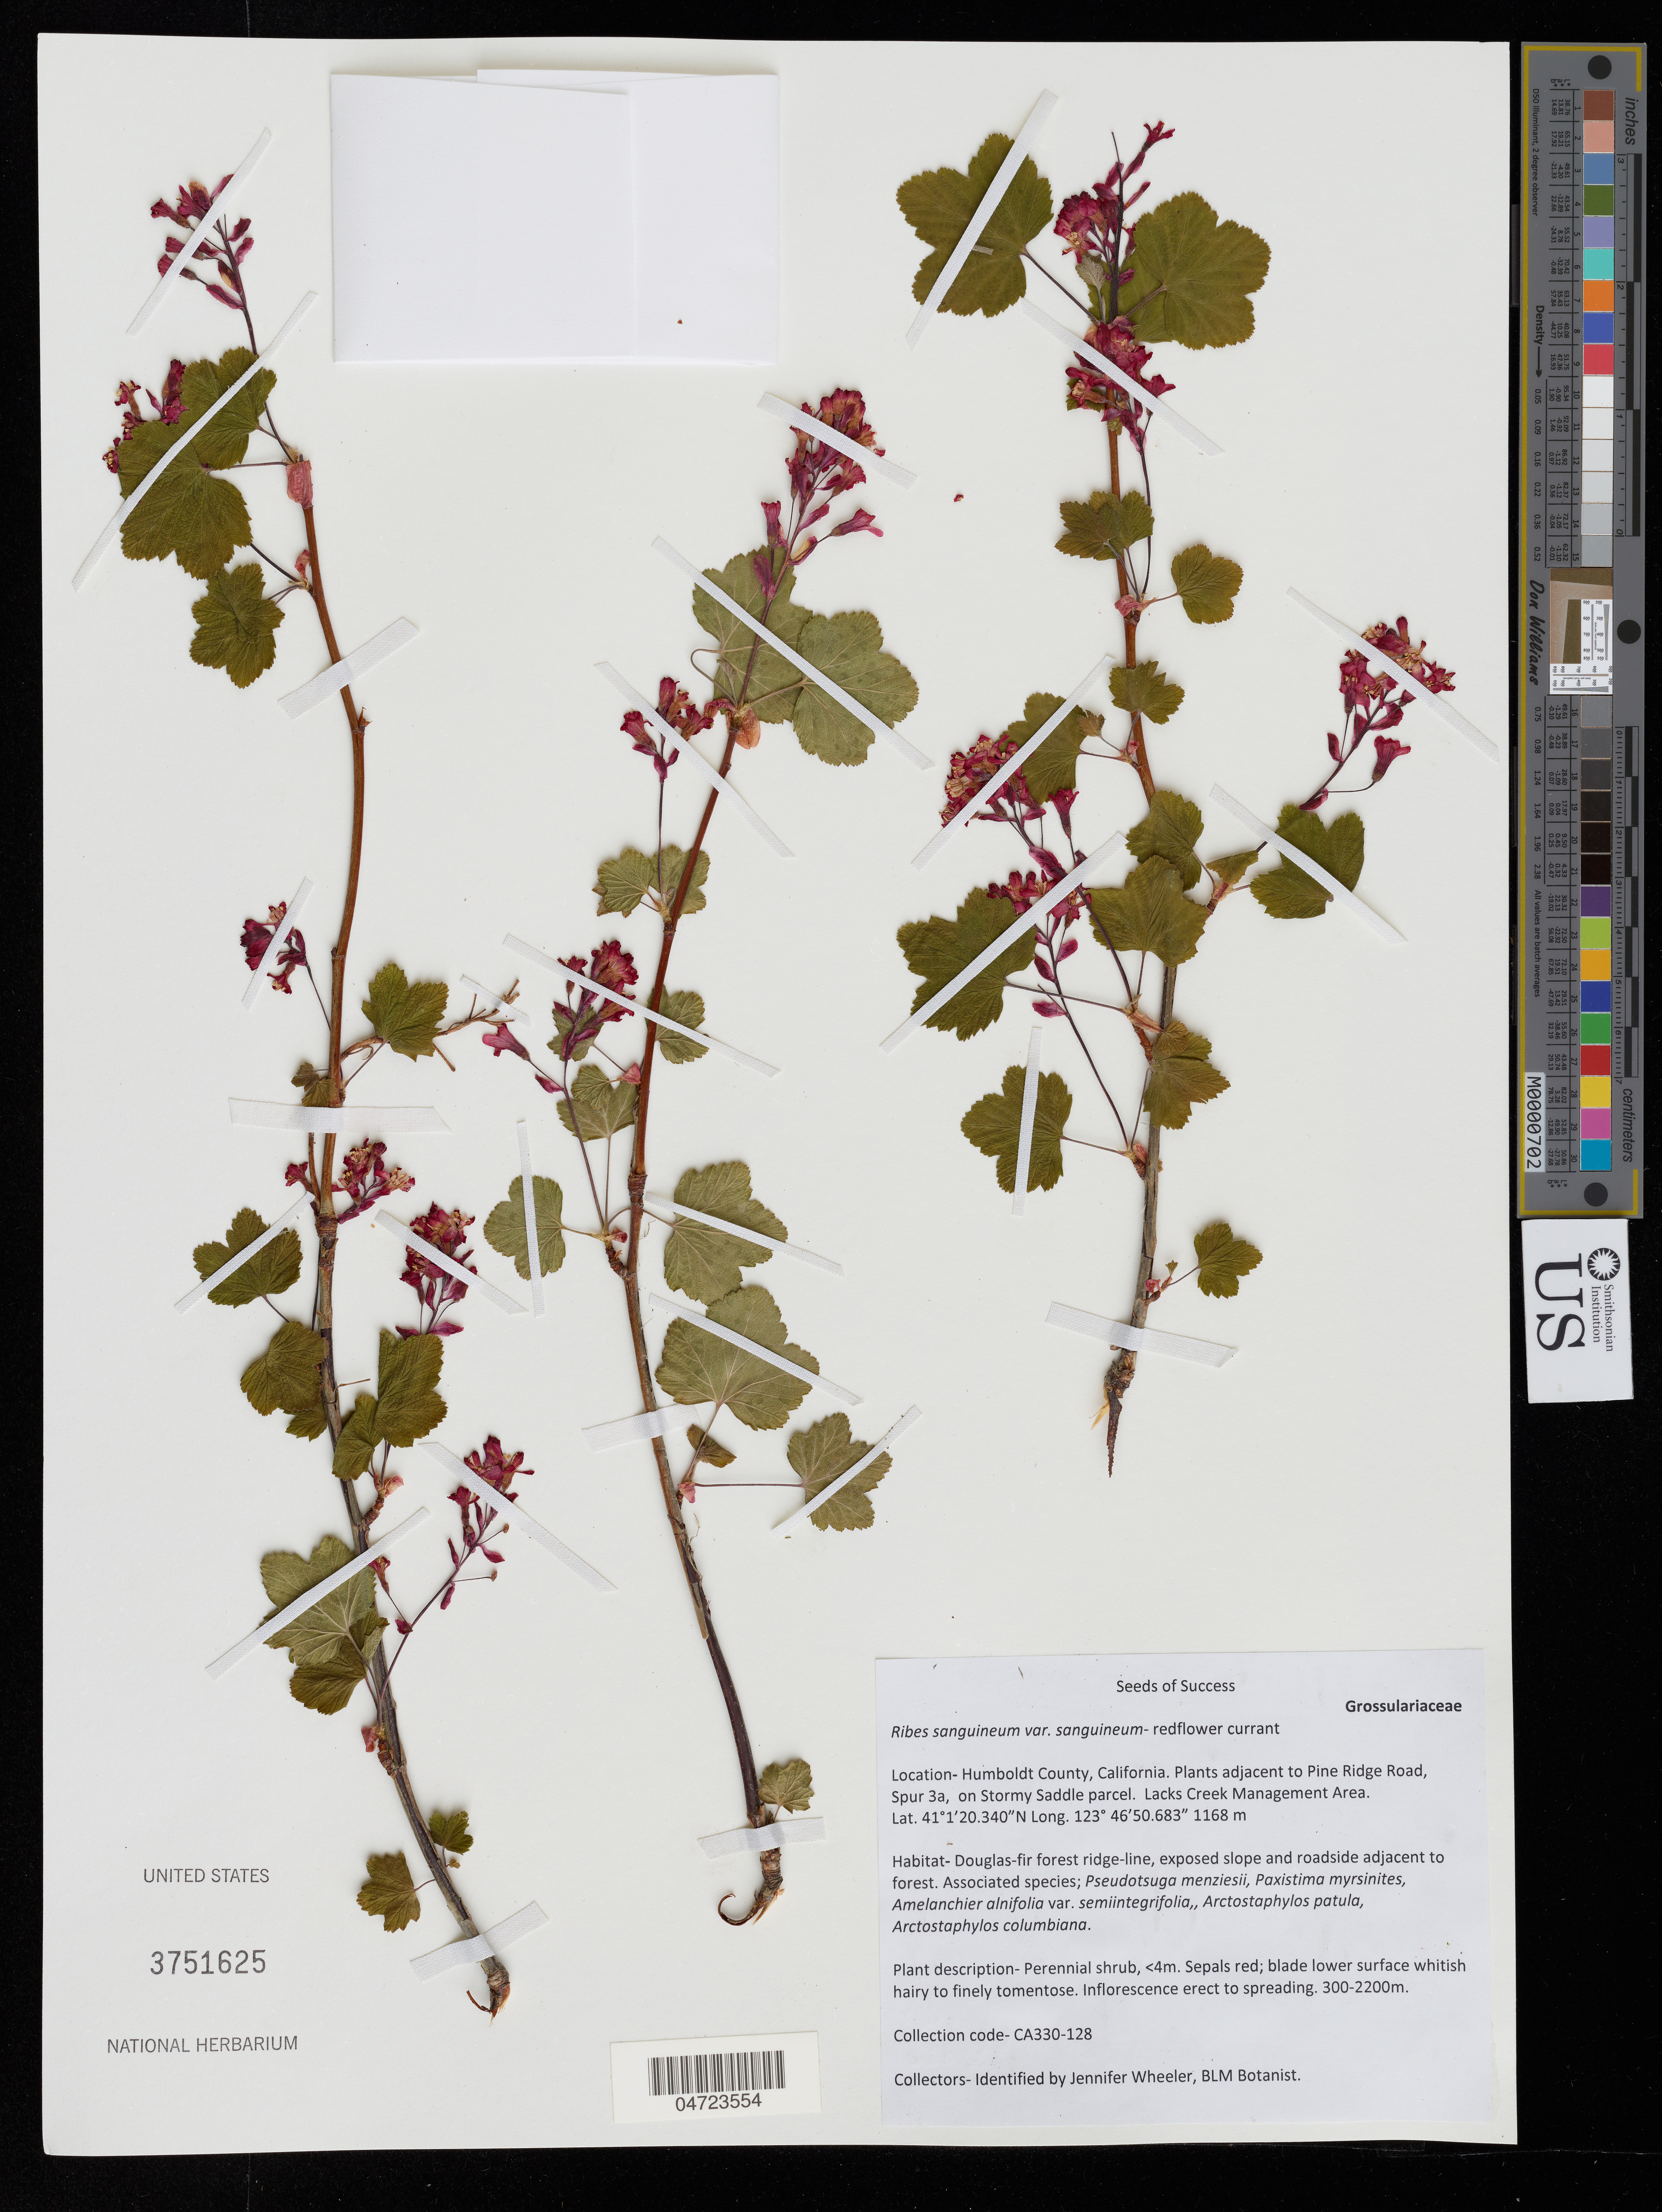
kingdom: Plantae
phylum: Tracheophyta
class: Magnoliopsida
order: Saxifragales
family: Grossulariaceae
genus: Ribes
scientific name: Ribes sanguineum var. sanguineum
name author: Pursh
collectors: J. Wheeler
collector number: CA330-128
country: United States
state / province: California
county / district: Humboldt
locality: Humboldt County. Plants adjacent to Pine Ridge Road, Spur 3a, on Stormy Saddle parcel. Lacks Creek Management Area.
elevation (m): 1168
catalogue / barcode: US 3751625